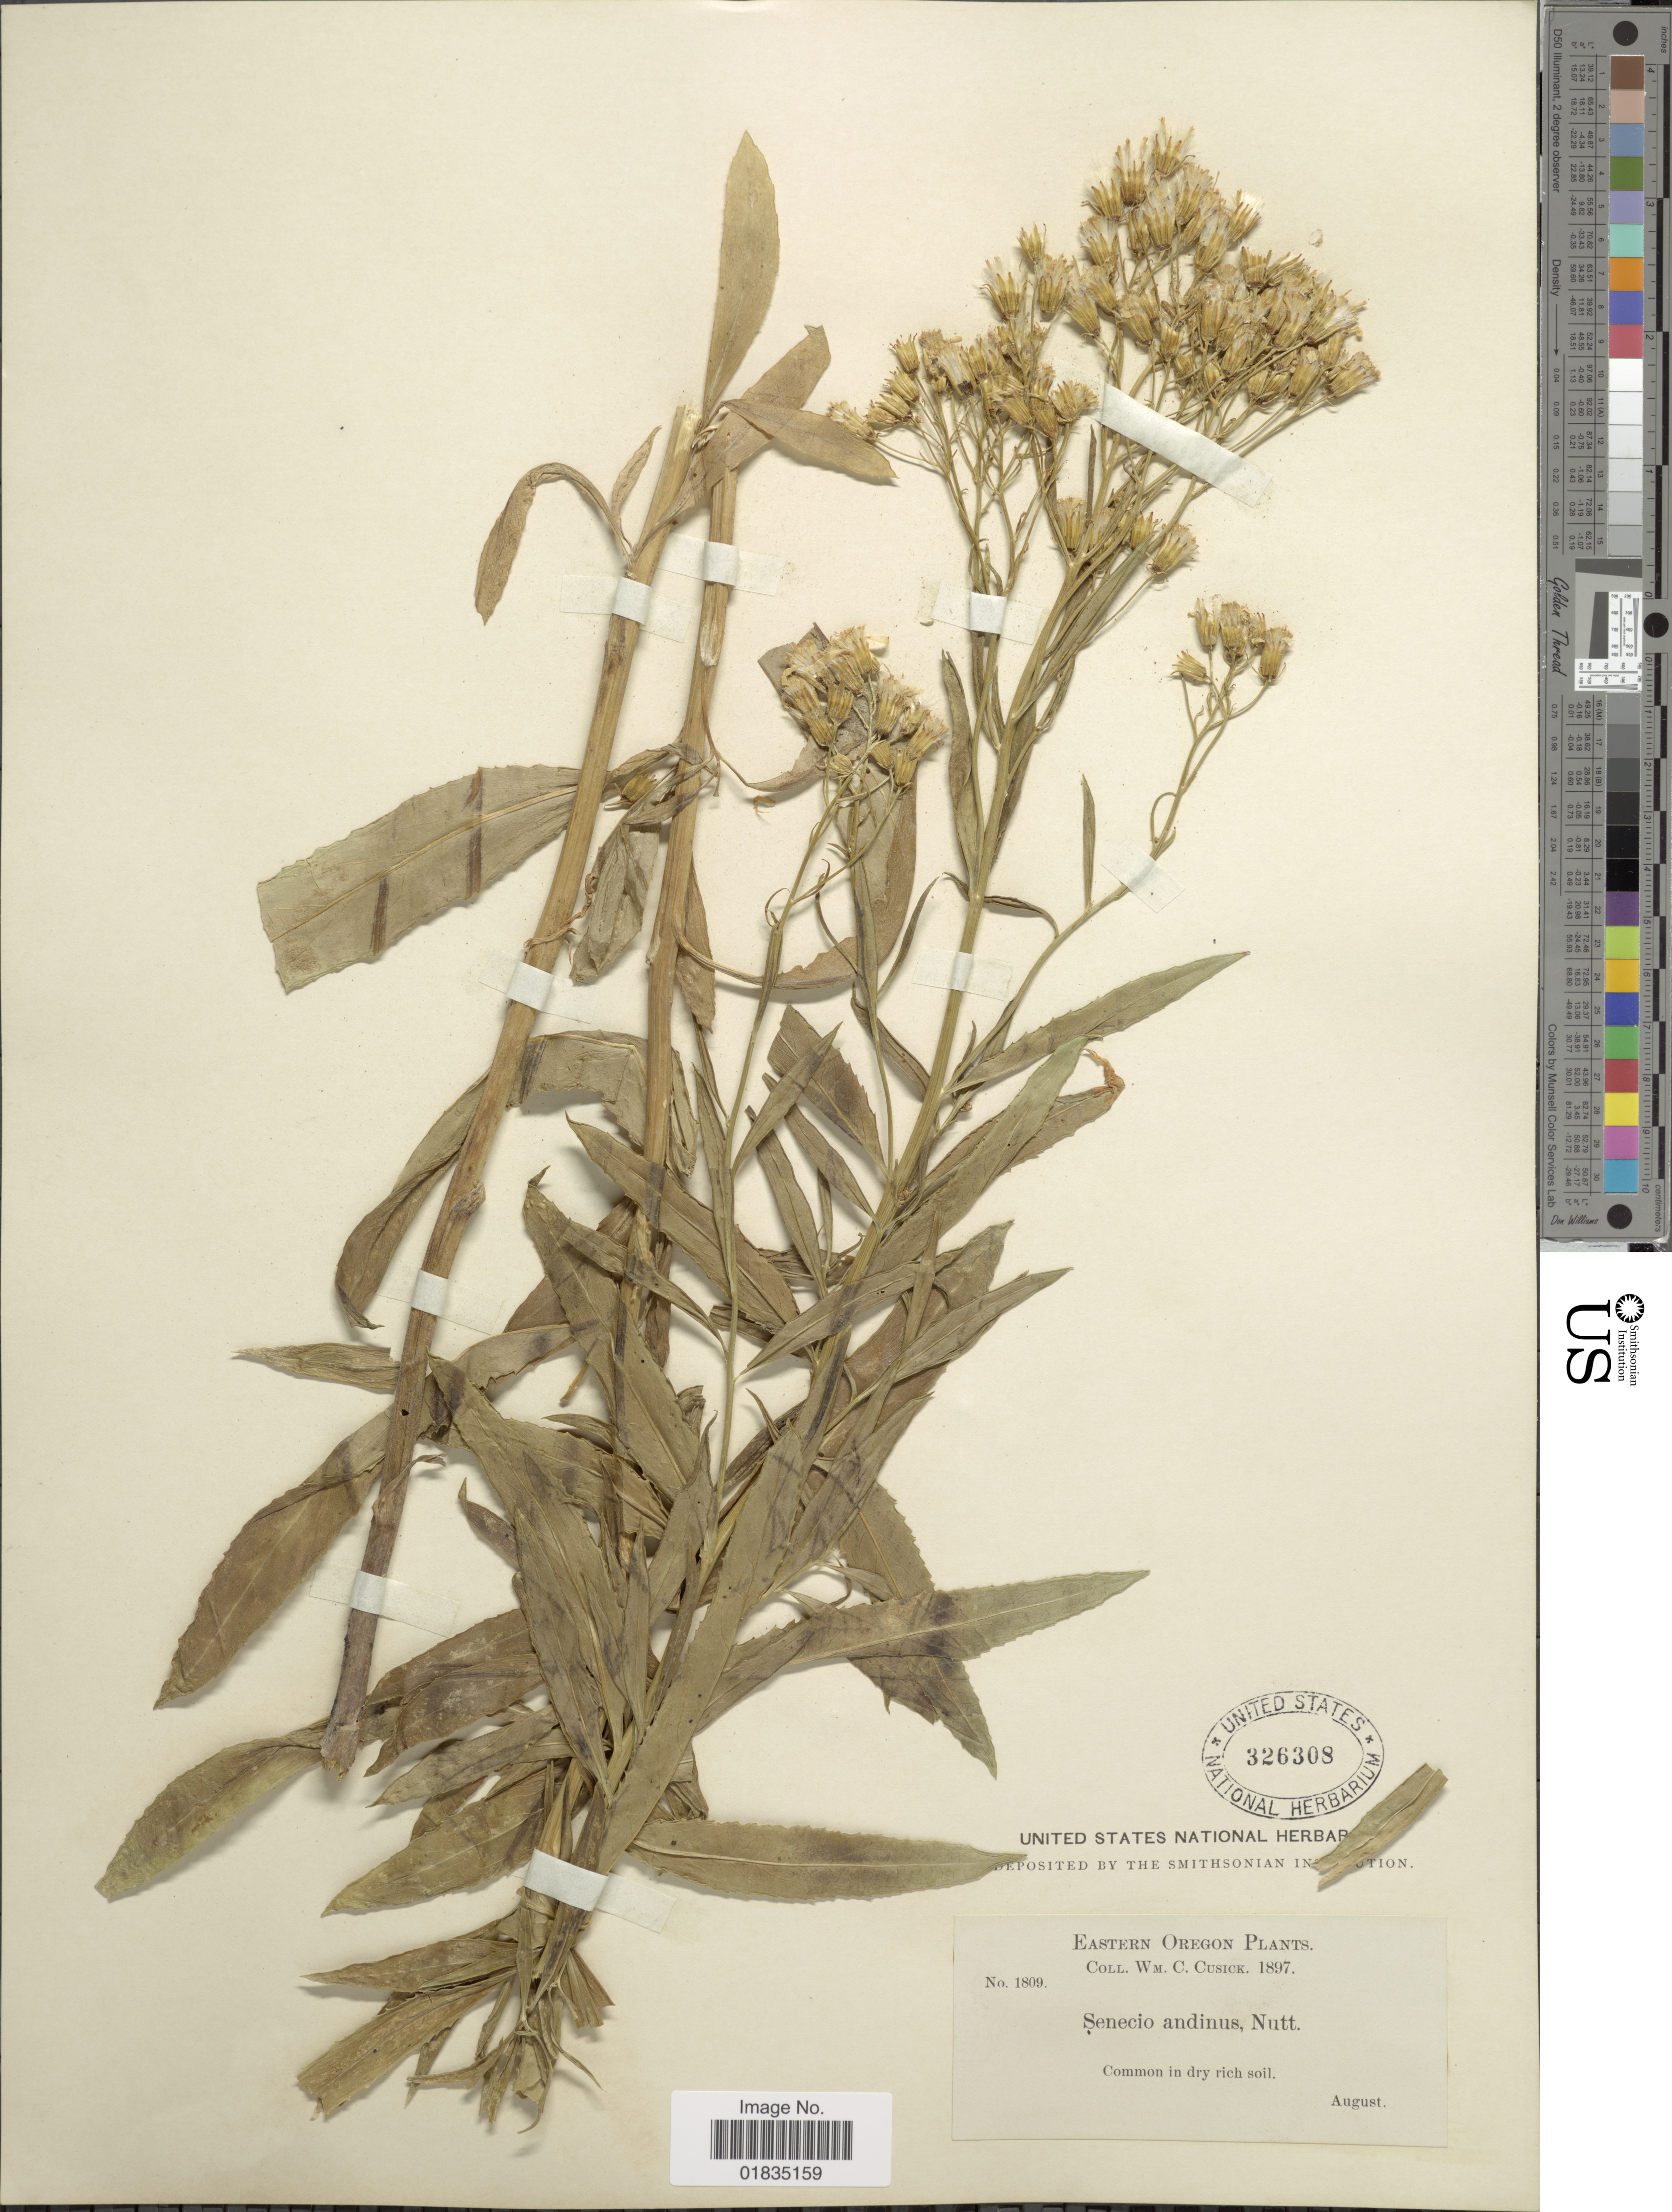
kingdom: Plantae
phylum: Tracheophyta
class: Magnoliopsida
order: Asterales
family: Asteraceae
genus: Senecio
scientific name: Senecio serra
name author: Hook.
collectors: W. C. Cusick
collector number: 1809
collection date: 1897-08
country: United States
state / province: Oregon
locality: Eastern Oregon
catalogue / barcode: US 326308